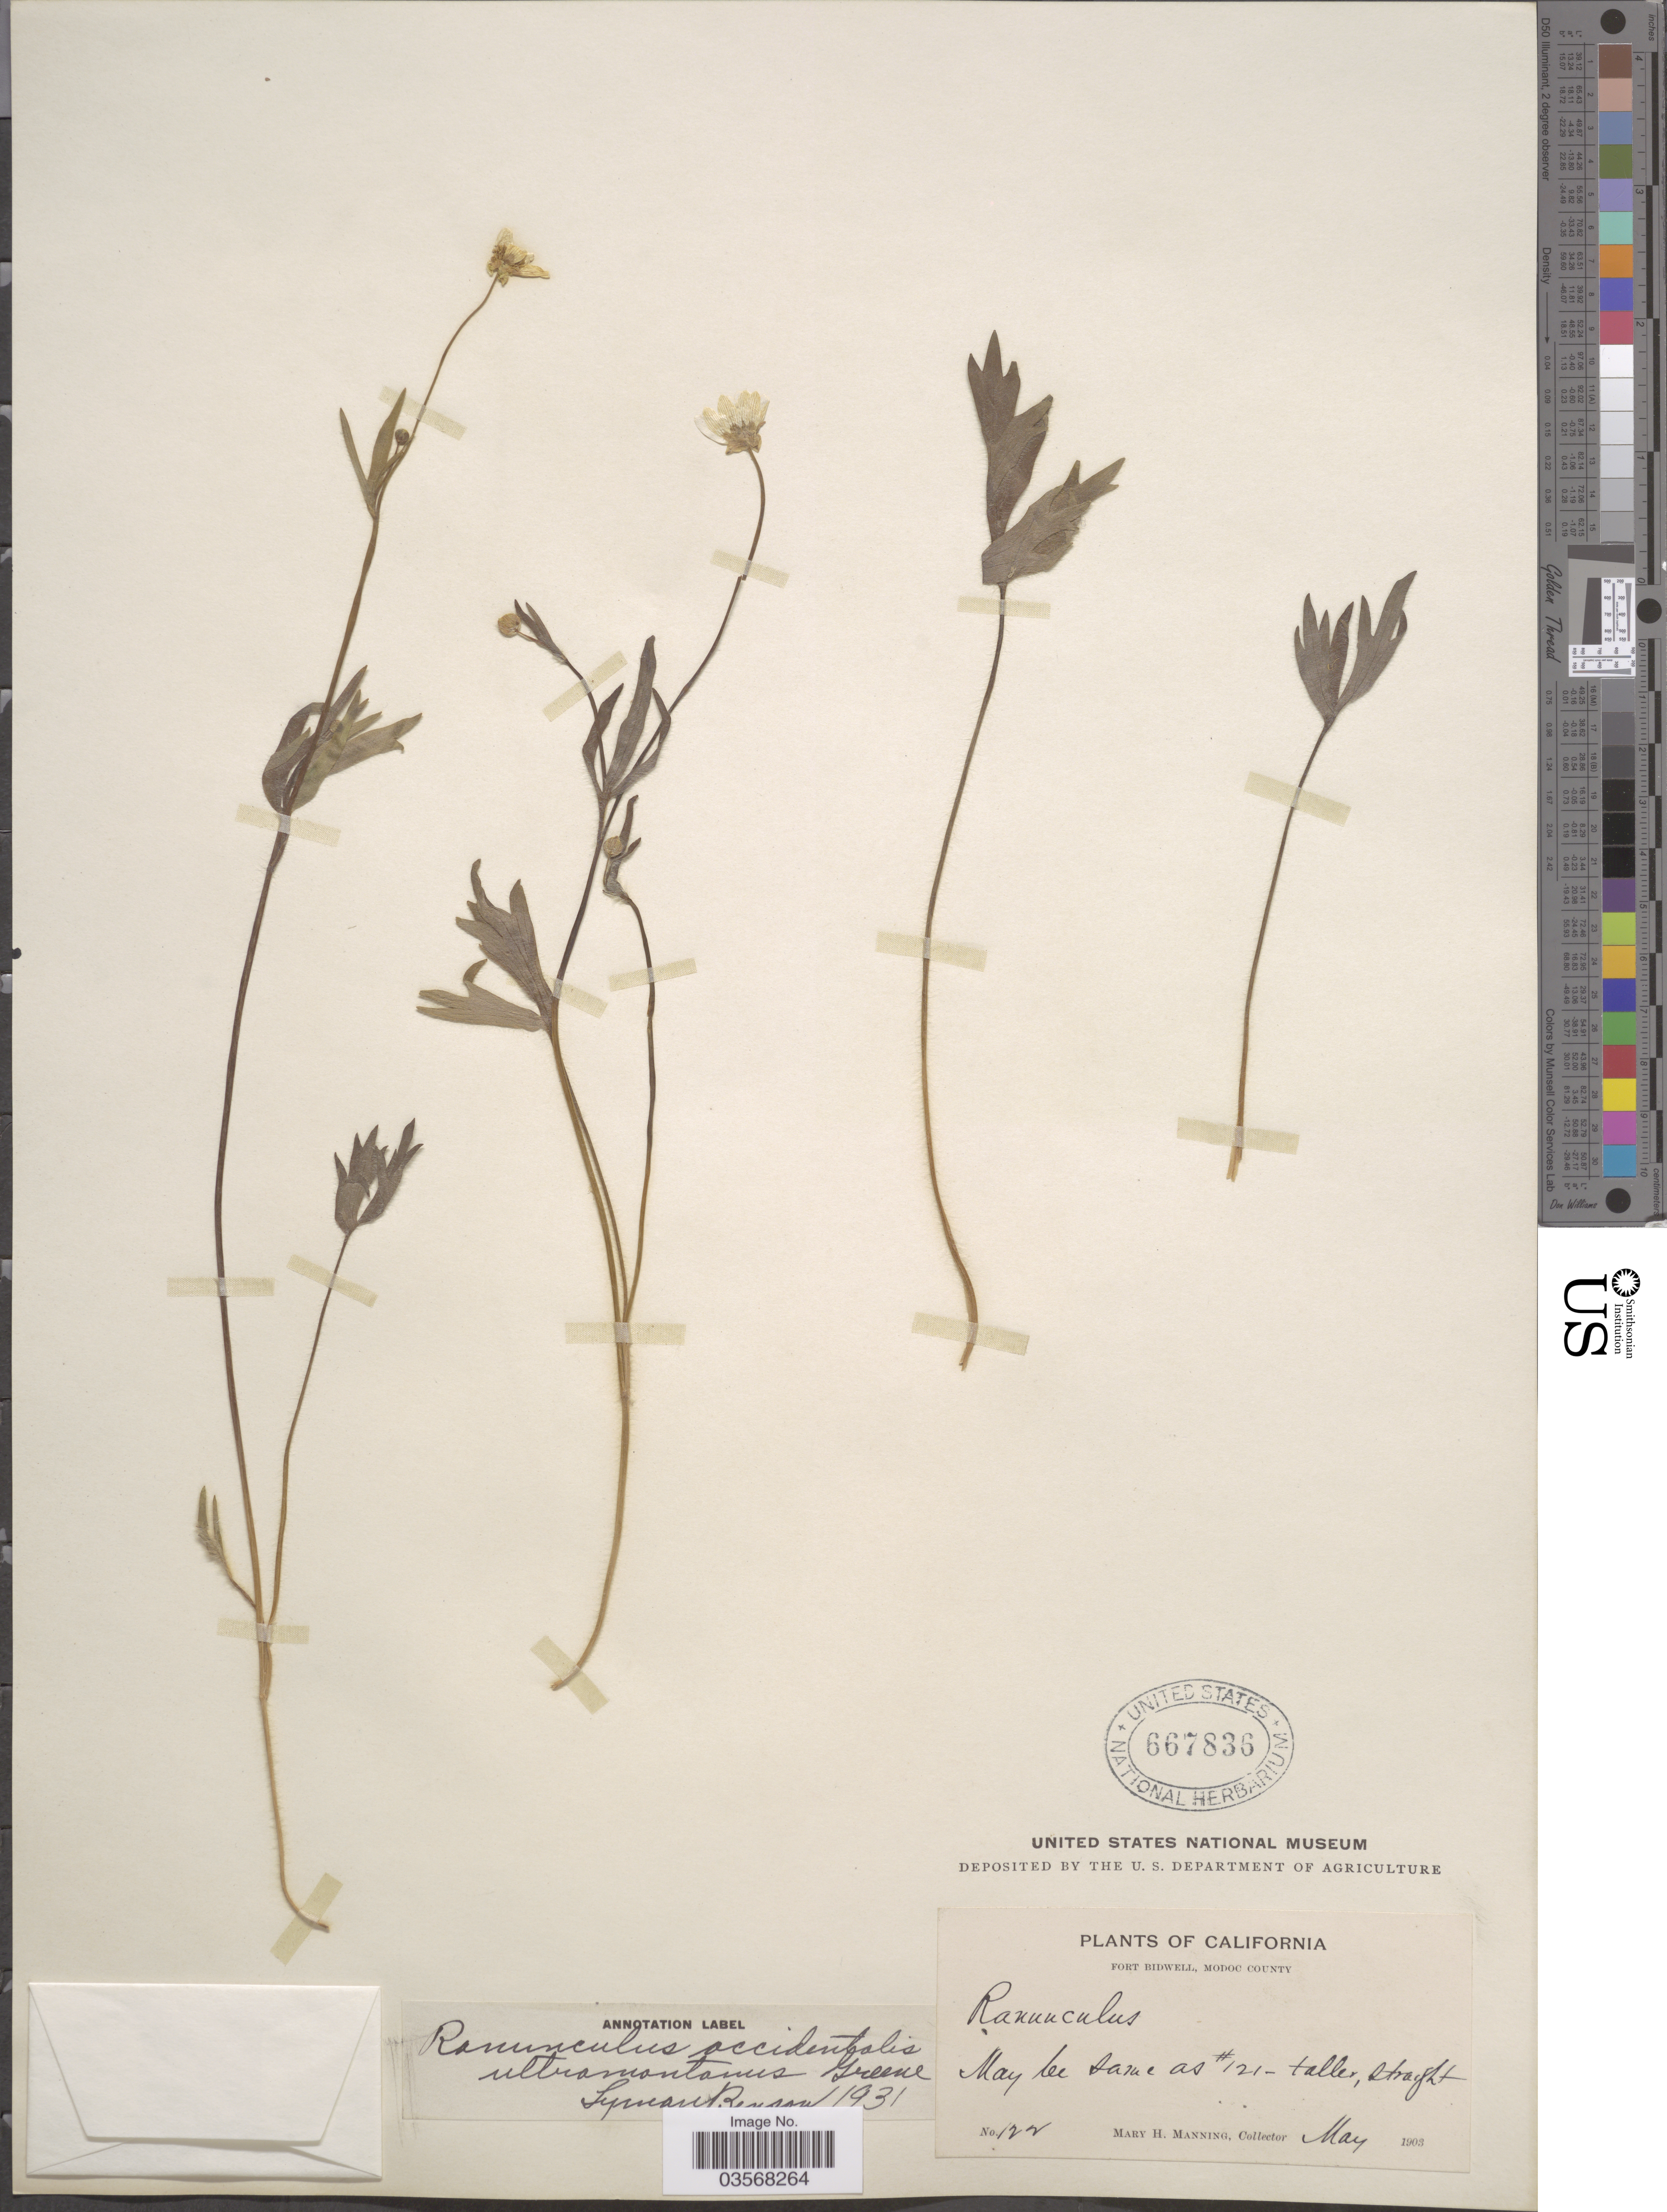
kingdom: Plantae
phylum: Tracheophyta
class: Magnoliopsida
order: Ranunculales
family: Ranunculaceae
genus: Ranunculus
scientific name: Ranunculus occidentalis var. ultramontanus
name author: Nutt.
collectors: M. Manning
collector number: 122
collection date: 1903-05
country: United States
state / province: California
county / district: Modoc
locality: Fort Bidwell, Modoc County.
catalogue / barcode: US 667836